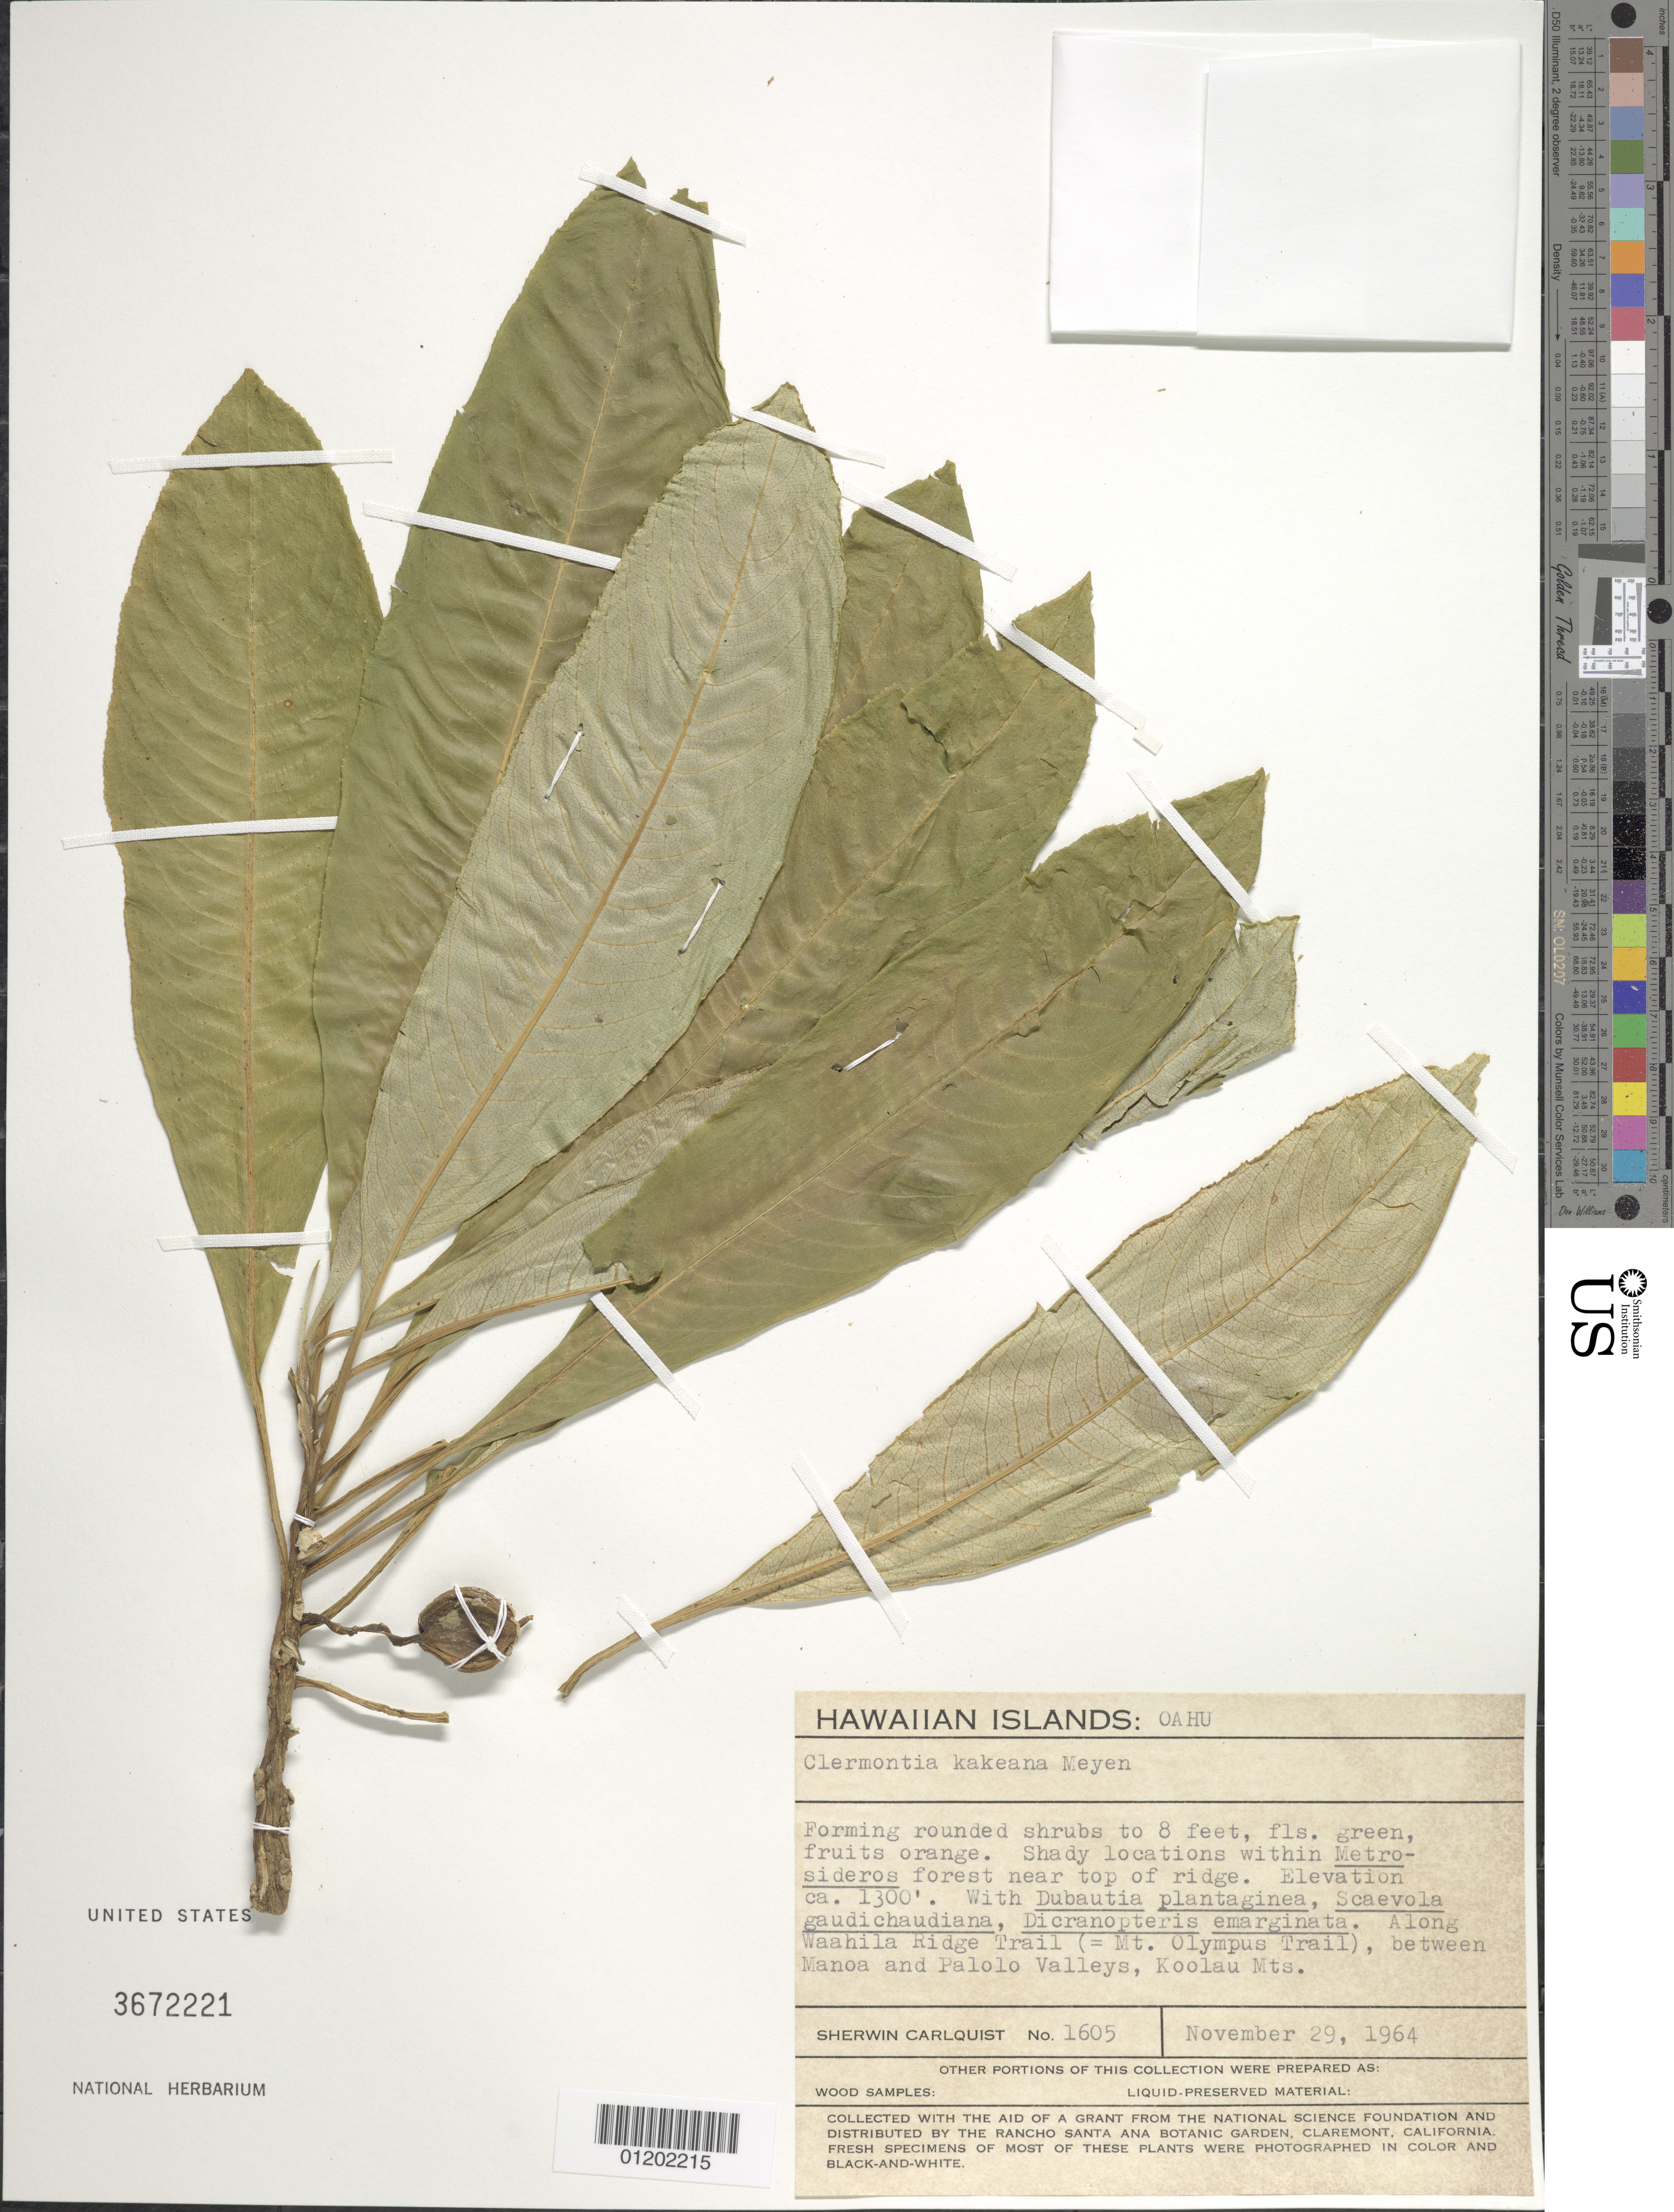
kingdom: Plantae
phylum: Tracheophyta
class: Magnoliopsida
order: Asterales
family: Campanulaceae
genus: Clermontia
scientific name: Clermontia kakeana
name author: Meyen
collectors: S. Carlquist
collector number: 1605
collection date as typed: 29 Nov 1964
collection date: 1964-11-29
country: United States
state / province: Hawaii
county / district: Honolulu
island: Oahu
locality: Along Waahila Ridge Trail (Mount Olympus Trail), between Manoa and Palolo Valleys, Koolau Mountains, near top of ridge.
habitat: Metrosideros forest.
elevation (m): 396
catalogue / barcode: US 3672221